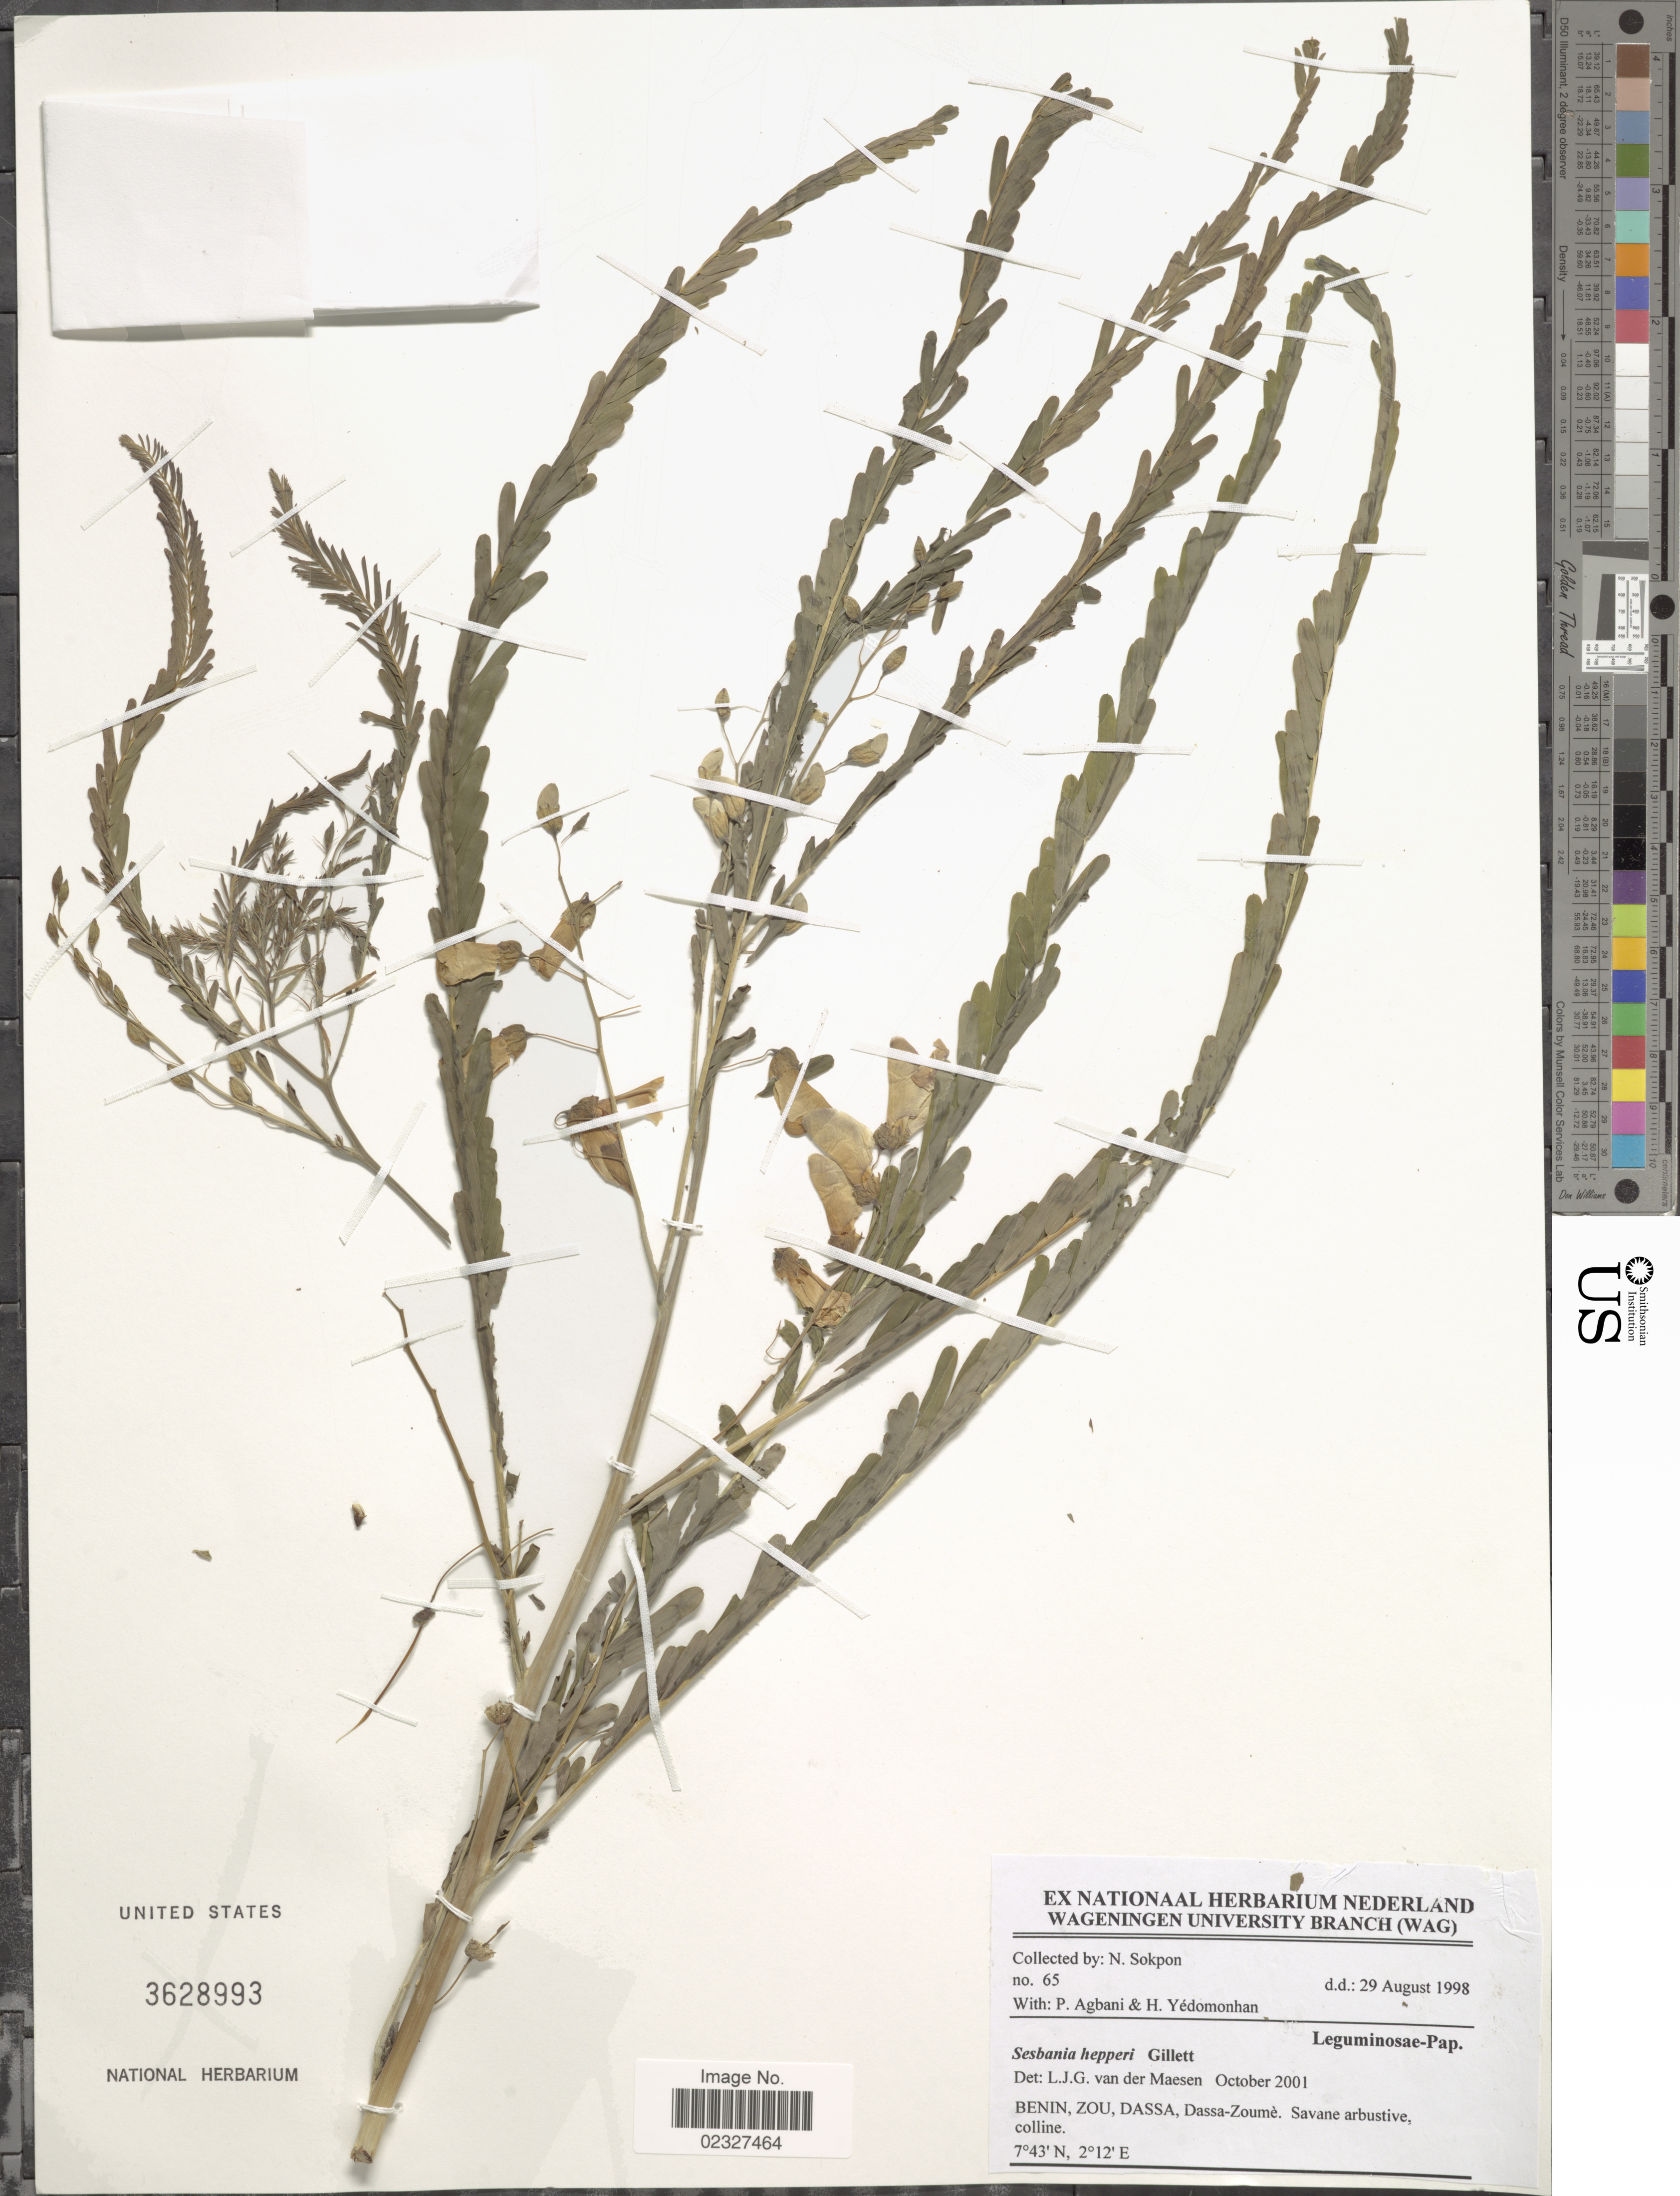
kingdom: Plantae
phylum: Tracheophyta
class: Magnoliopsida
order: Fabales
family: Fabaceae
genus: Sesbania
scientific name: Sesbania hepperi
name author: J.B. Gillett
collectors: P. Agbani & H. Yedomonhan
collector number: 65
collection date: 1998-08-29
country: Benin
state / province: Zou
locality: Dassa, Dassa-Zoume, Savane arbustive, colline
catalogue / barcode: US 3628993